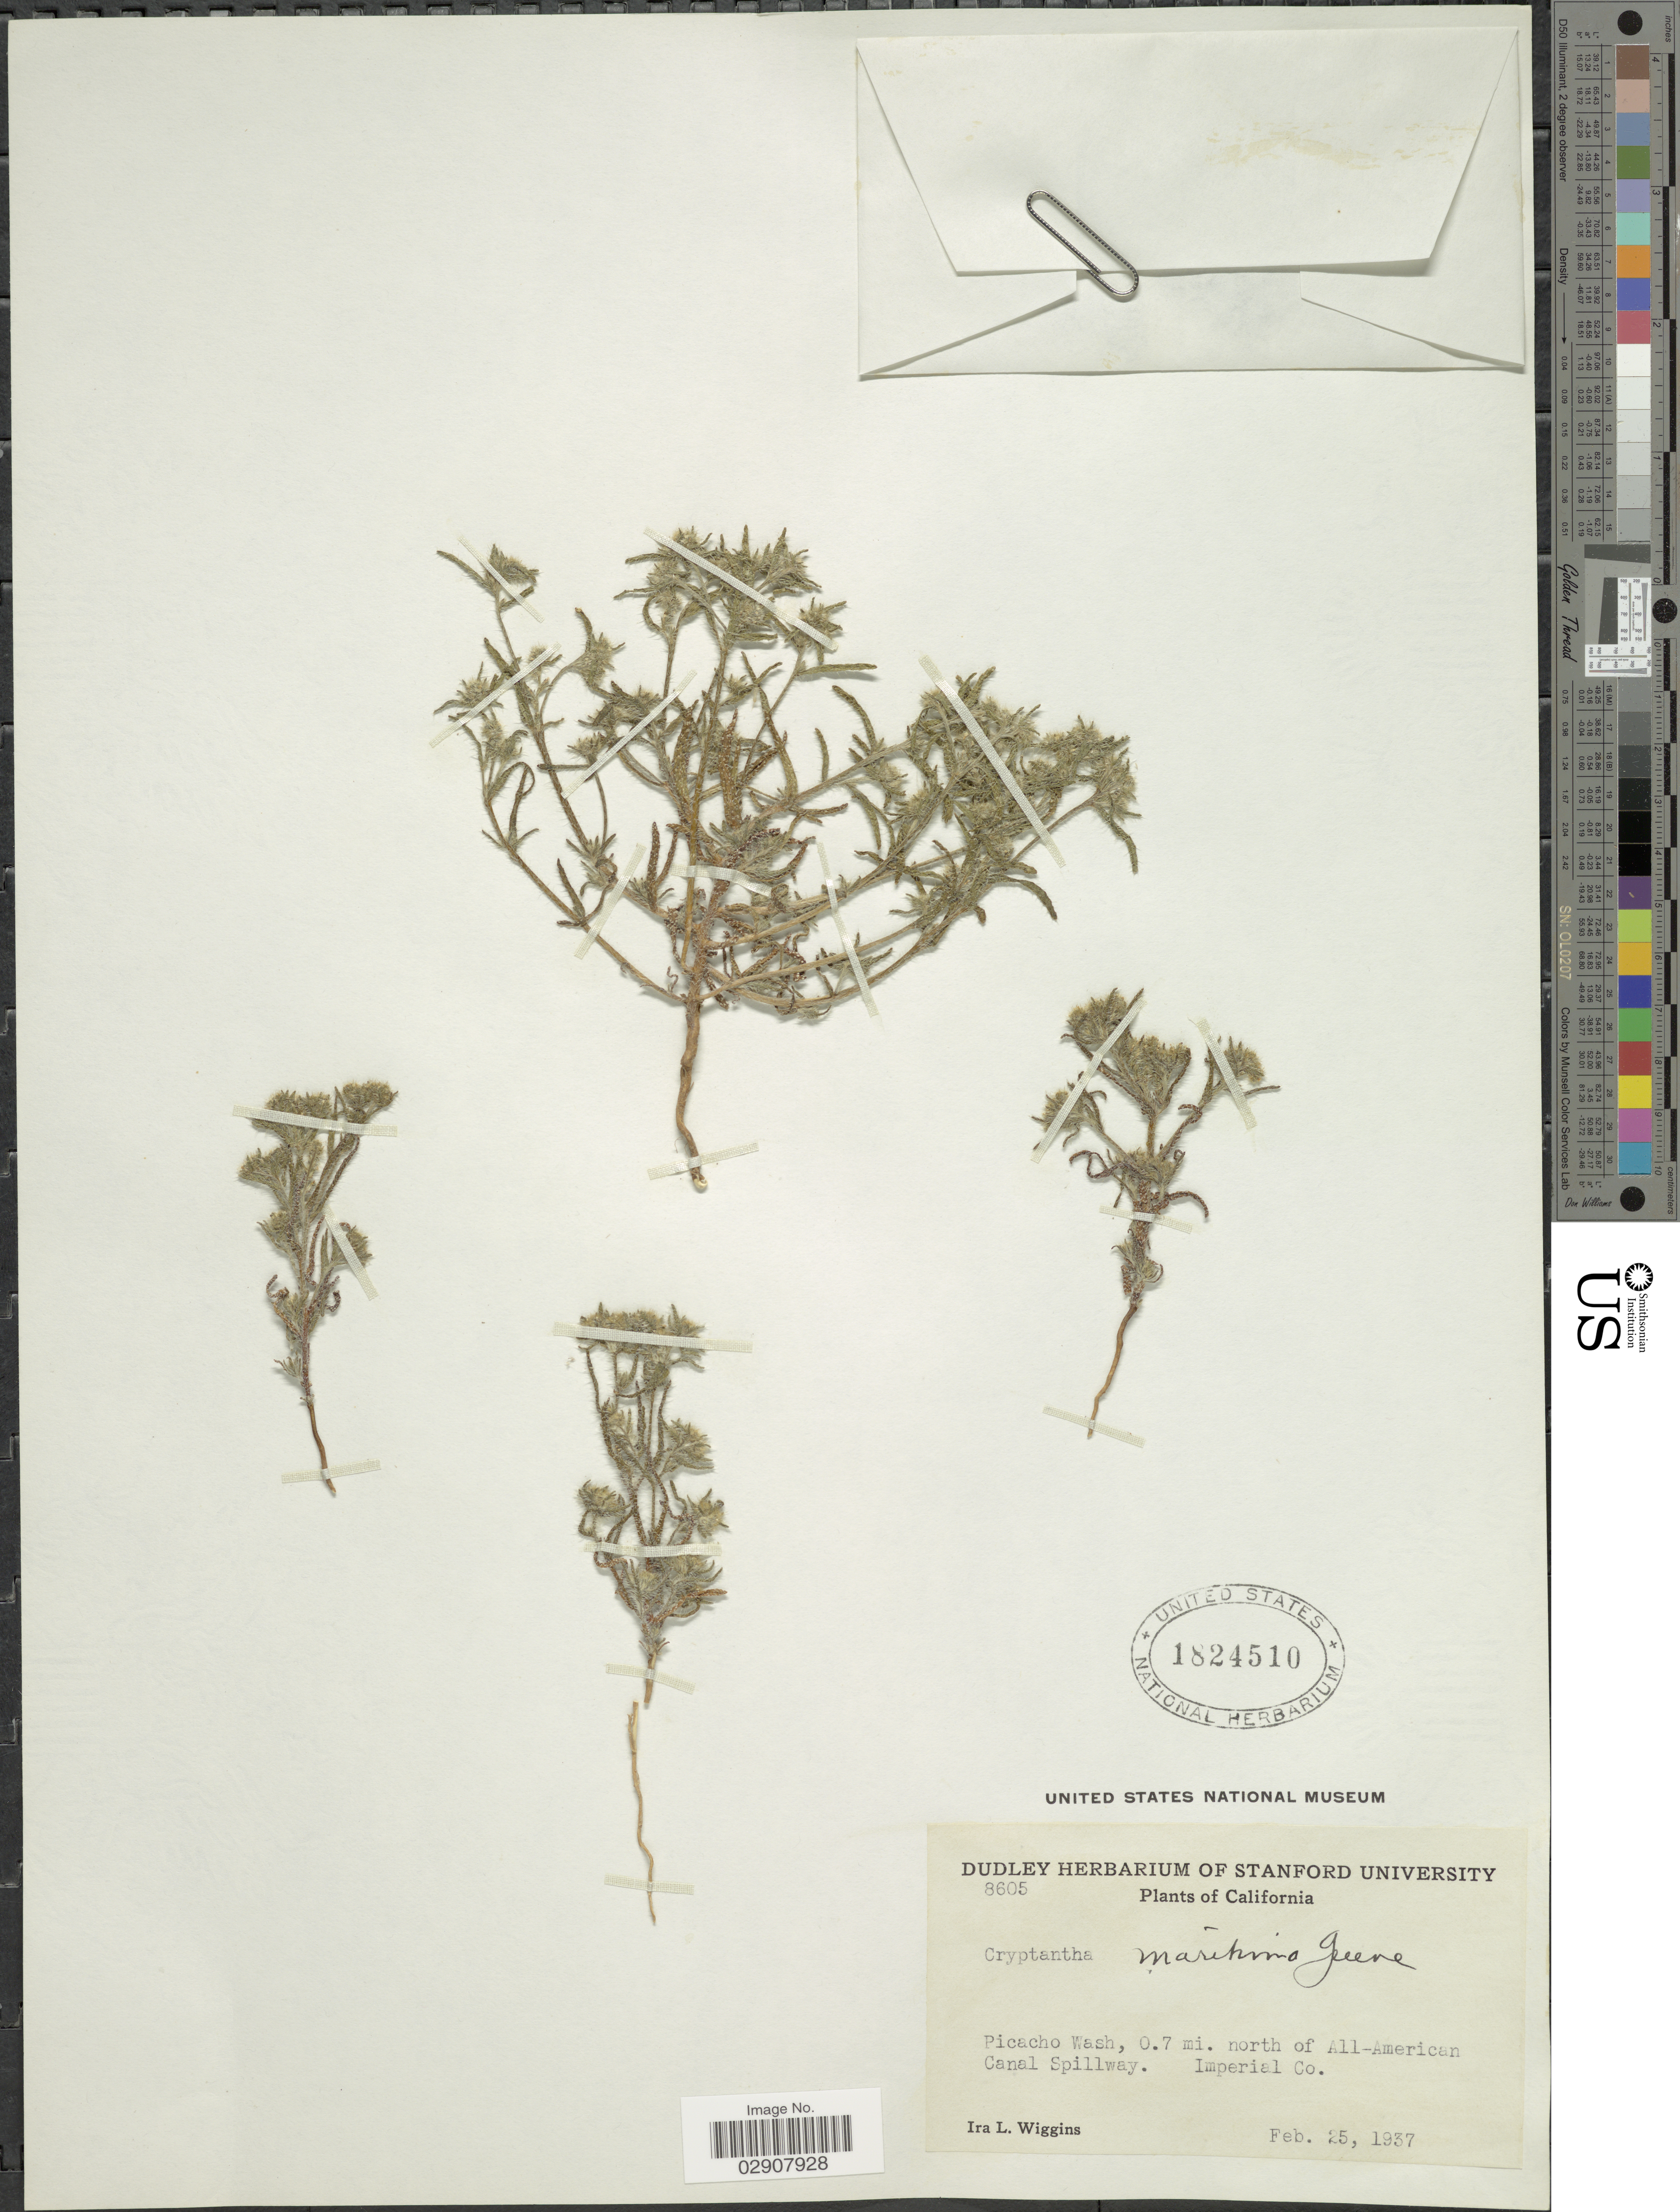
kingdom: Plantae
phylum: Tracheophyta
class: Magnoliopsida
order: Boraginales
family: Boraginaceae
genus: Cryptantha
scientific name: Cryptantha maritima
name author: (Greene) Greene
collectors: I. L. Wiggins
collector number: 8605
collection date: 1937-02-25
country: United States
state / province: California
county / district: Imperial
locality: Picacho Wash, 0.7 mi. north of All-American Canal Spillway. Imperial Co. California.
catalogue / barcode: US 1824510